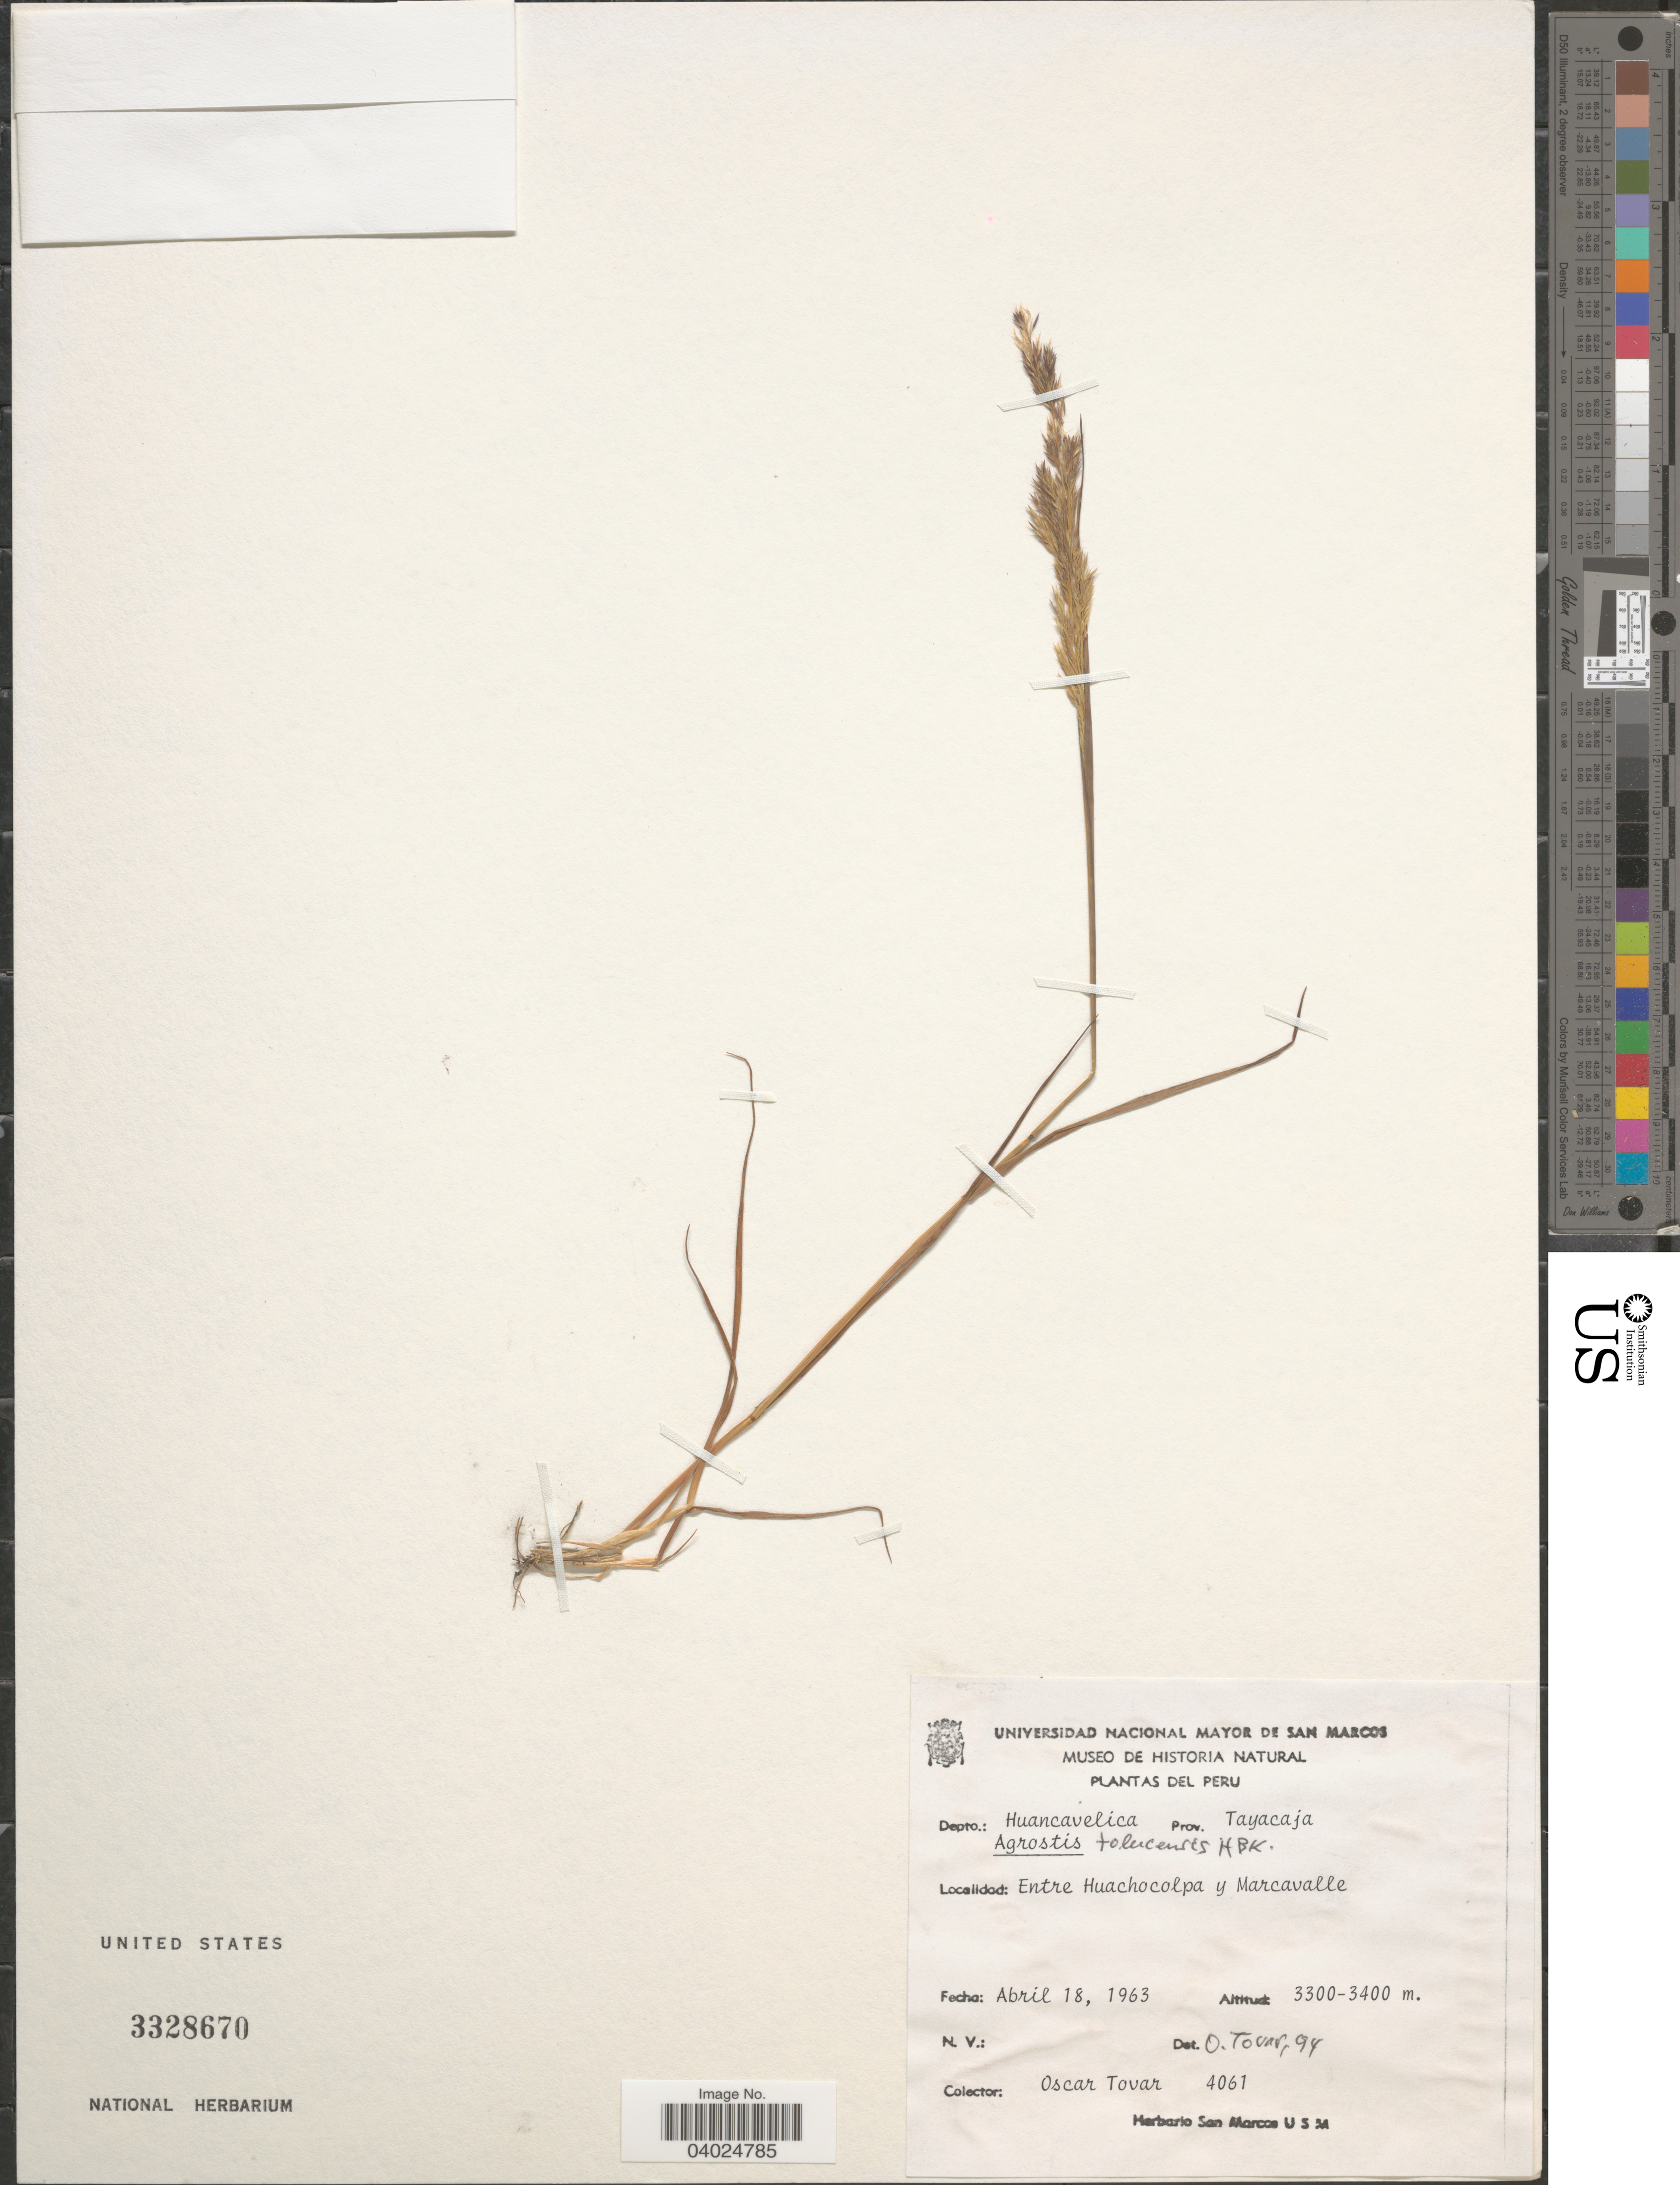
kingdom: Plantae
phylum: Tracheophyta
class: Liliopsida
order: Poales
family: Poaceae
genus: Agrostis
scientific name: Agrostis tolucensis Kunth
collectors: Ó. Tovar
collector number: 4061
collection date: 1963-04-18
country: Peru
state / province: Huancavelica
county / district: Tayacaja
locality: Depto.: Huancavelica. Prov. Tayacaja. Entre Huachocolpa y Marcavalle.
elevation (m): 3300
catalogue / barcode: US 3328670